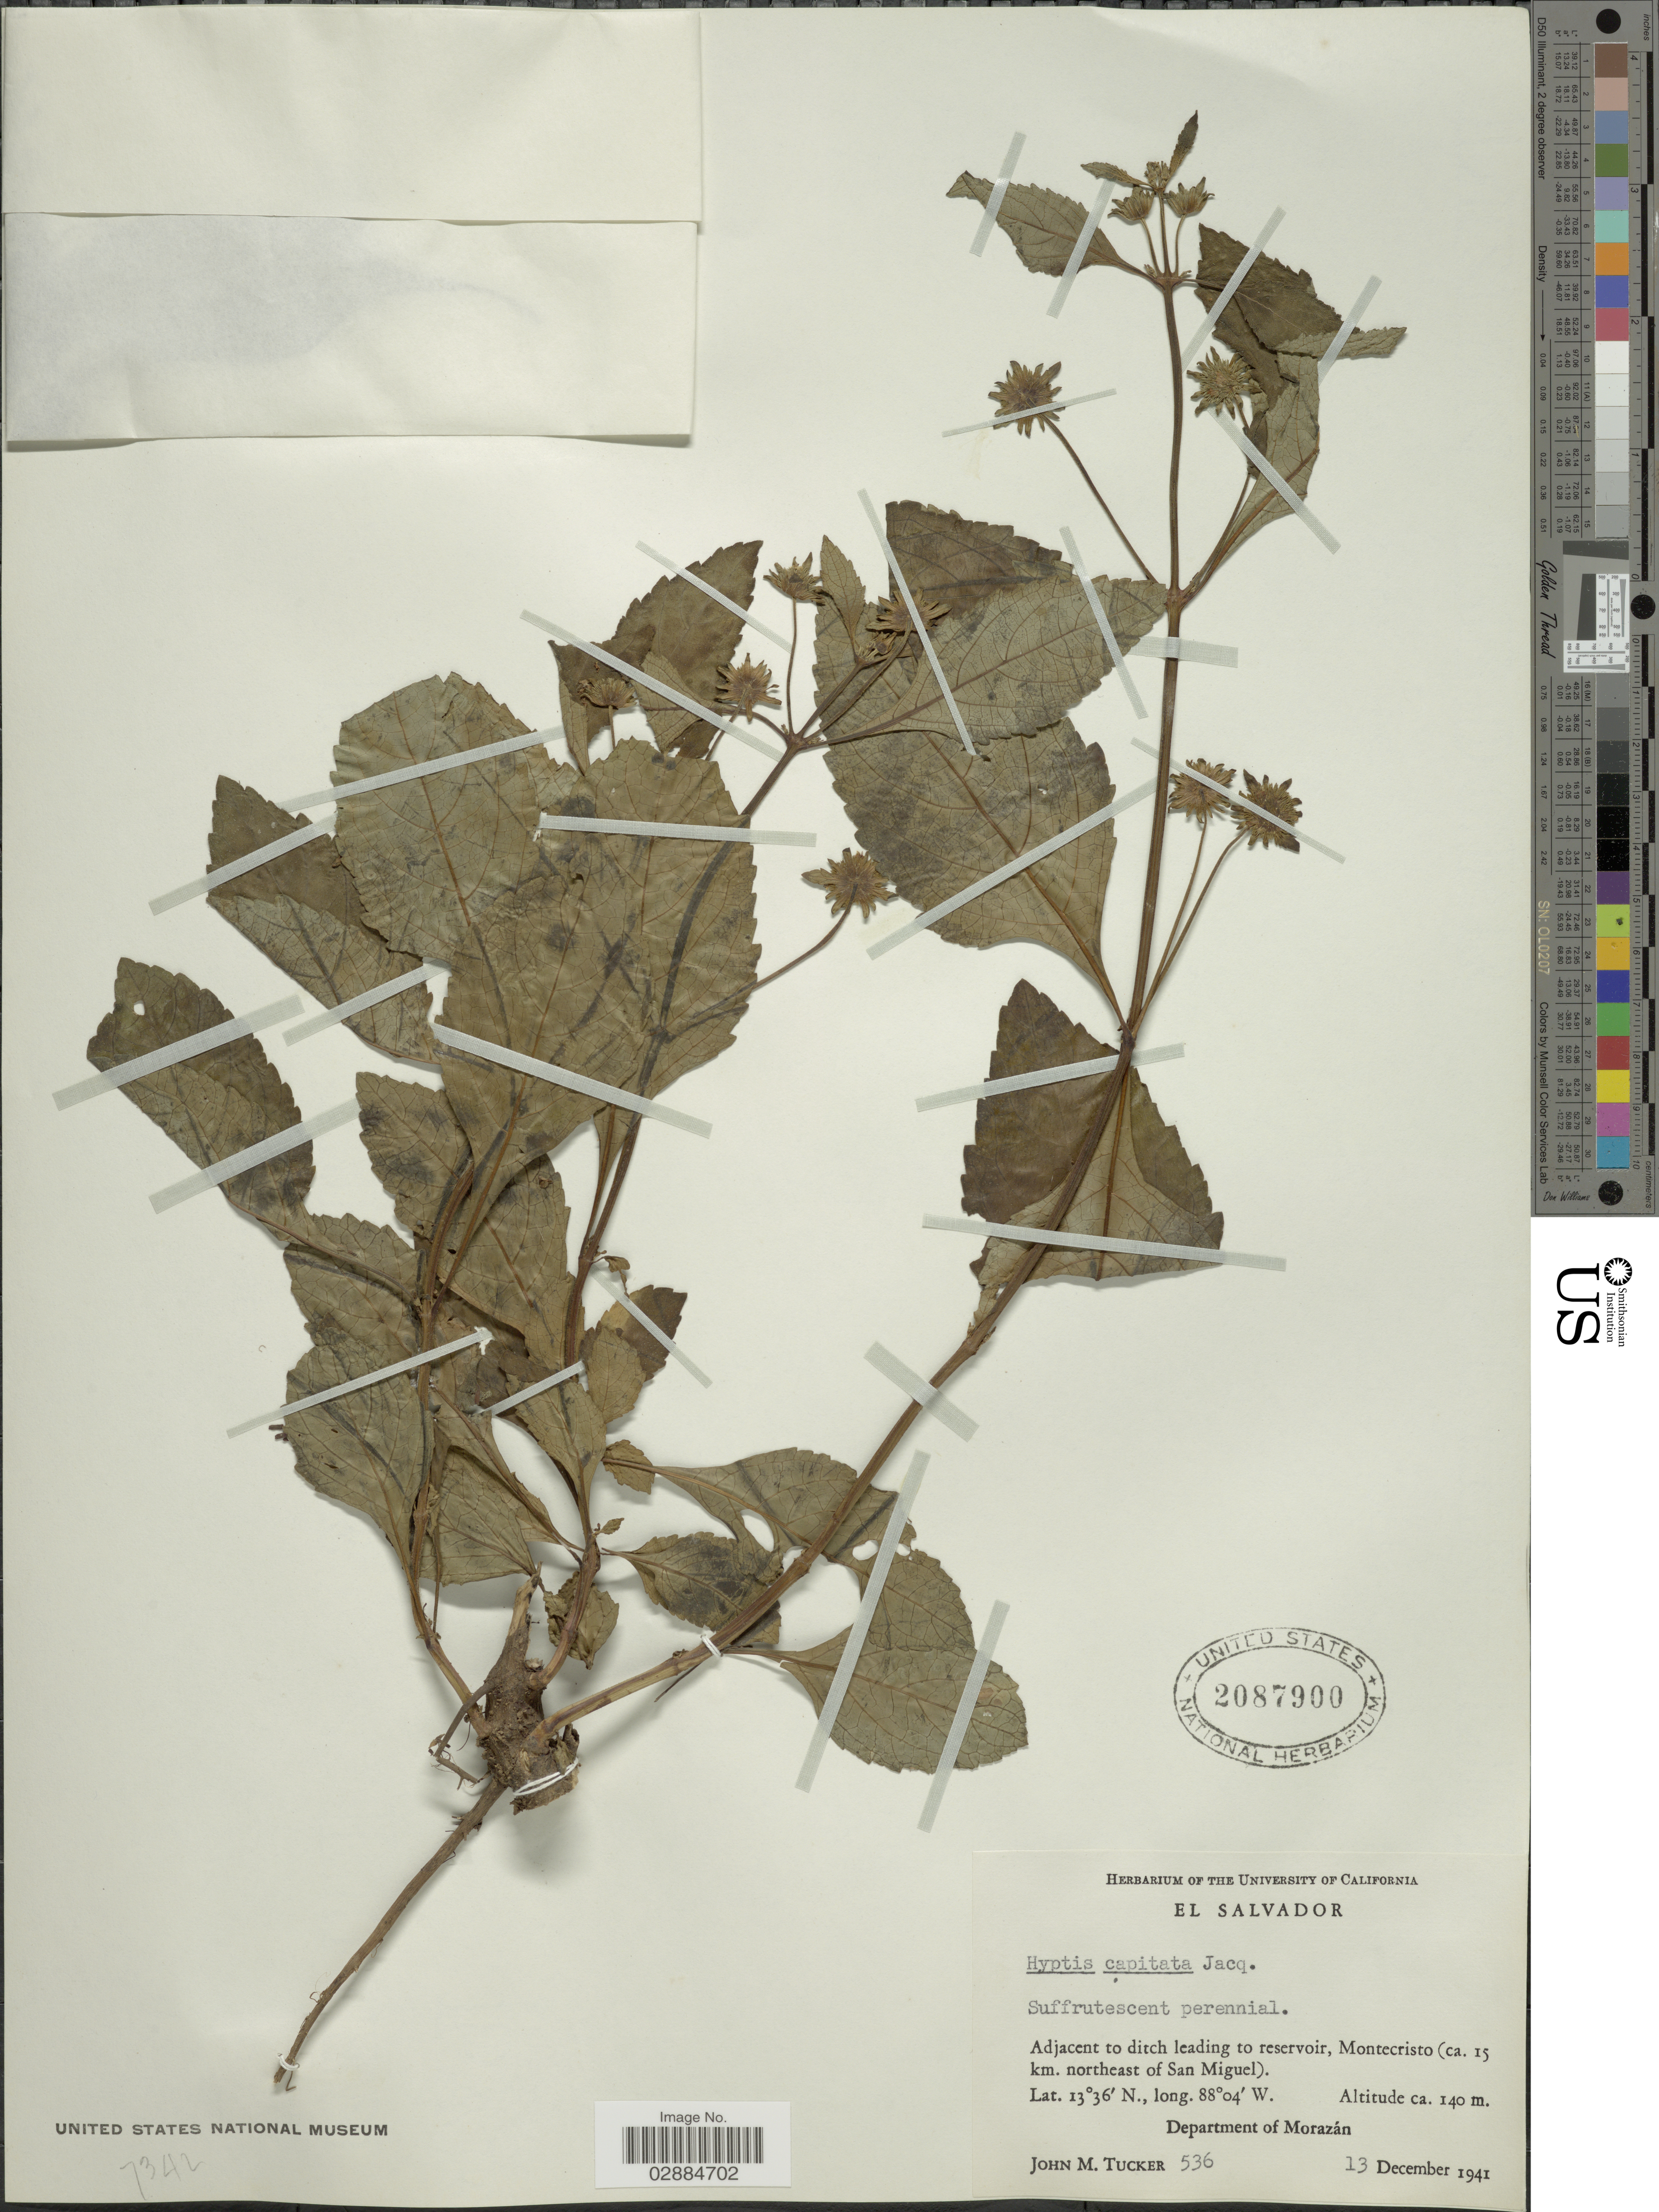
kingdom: Plantae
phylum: Tracheophyta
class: Magnoliopsida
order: Lamiales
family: Lamiaceae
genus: Hyptis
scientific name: Hyptis capitata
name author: Jacq.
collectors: J. M. Tucker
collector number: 536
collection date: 1941-12-13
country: El Salvador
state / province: Morazan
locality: Adjacent to ditch leading to reservoir, Montecristo (ca. 15 km. northeast of San Miguel).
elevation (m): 140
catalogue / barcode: US 2087900